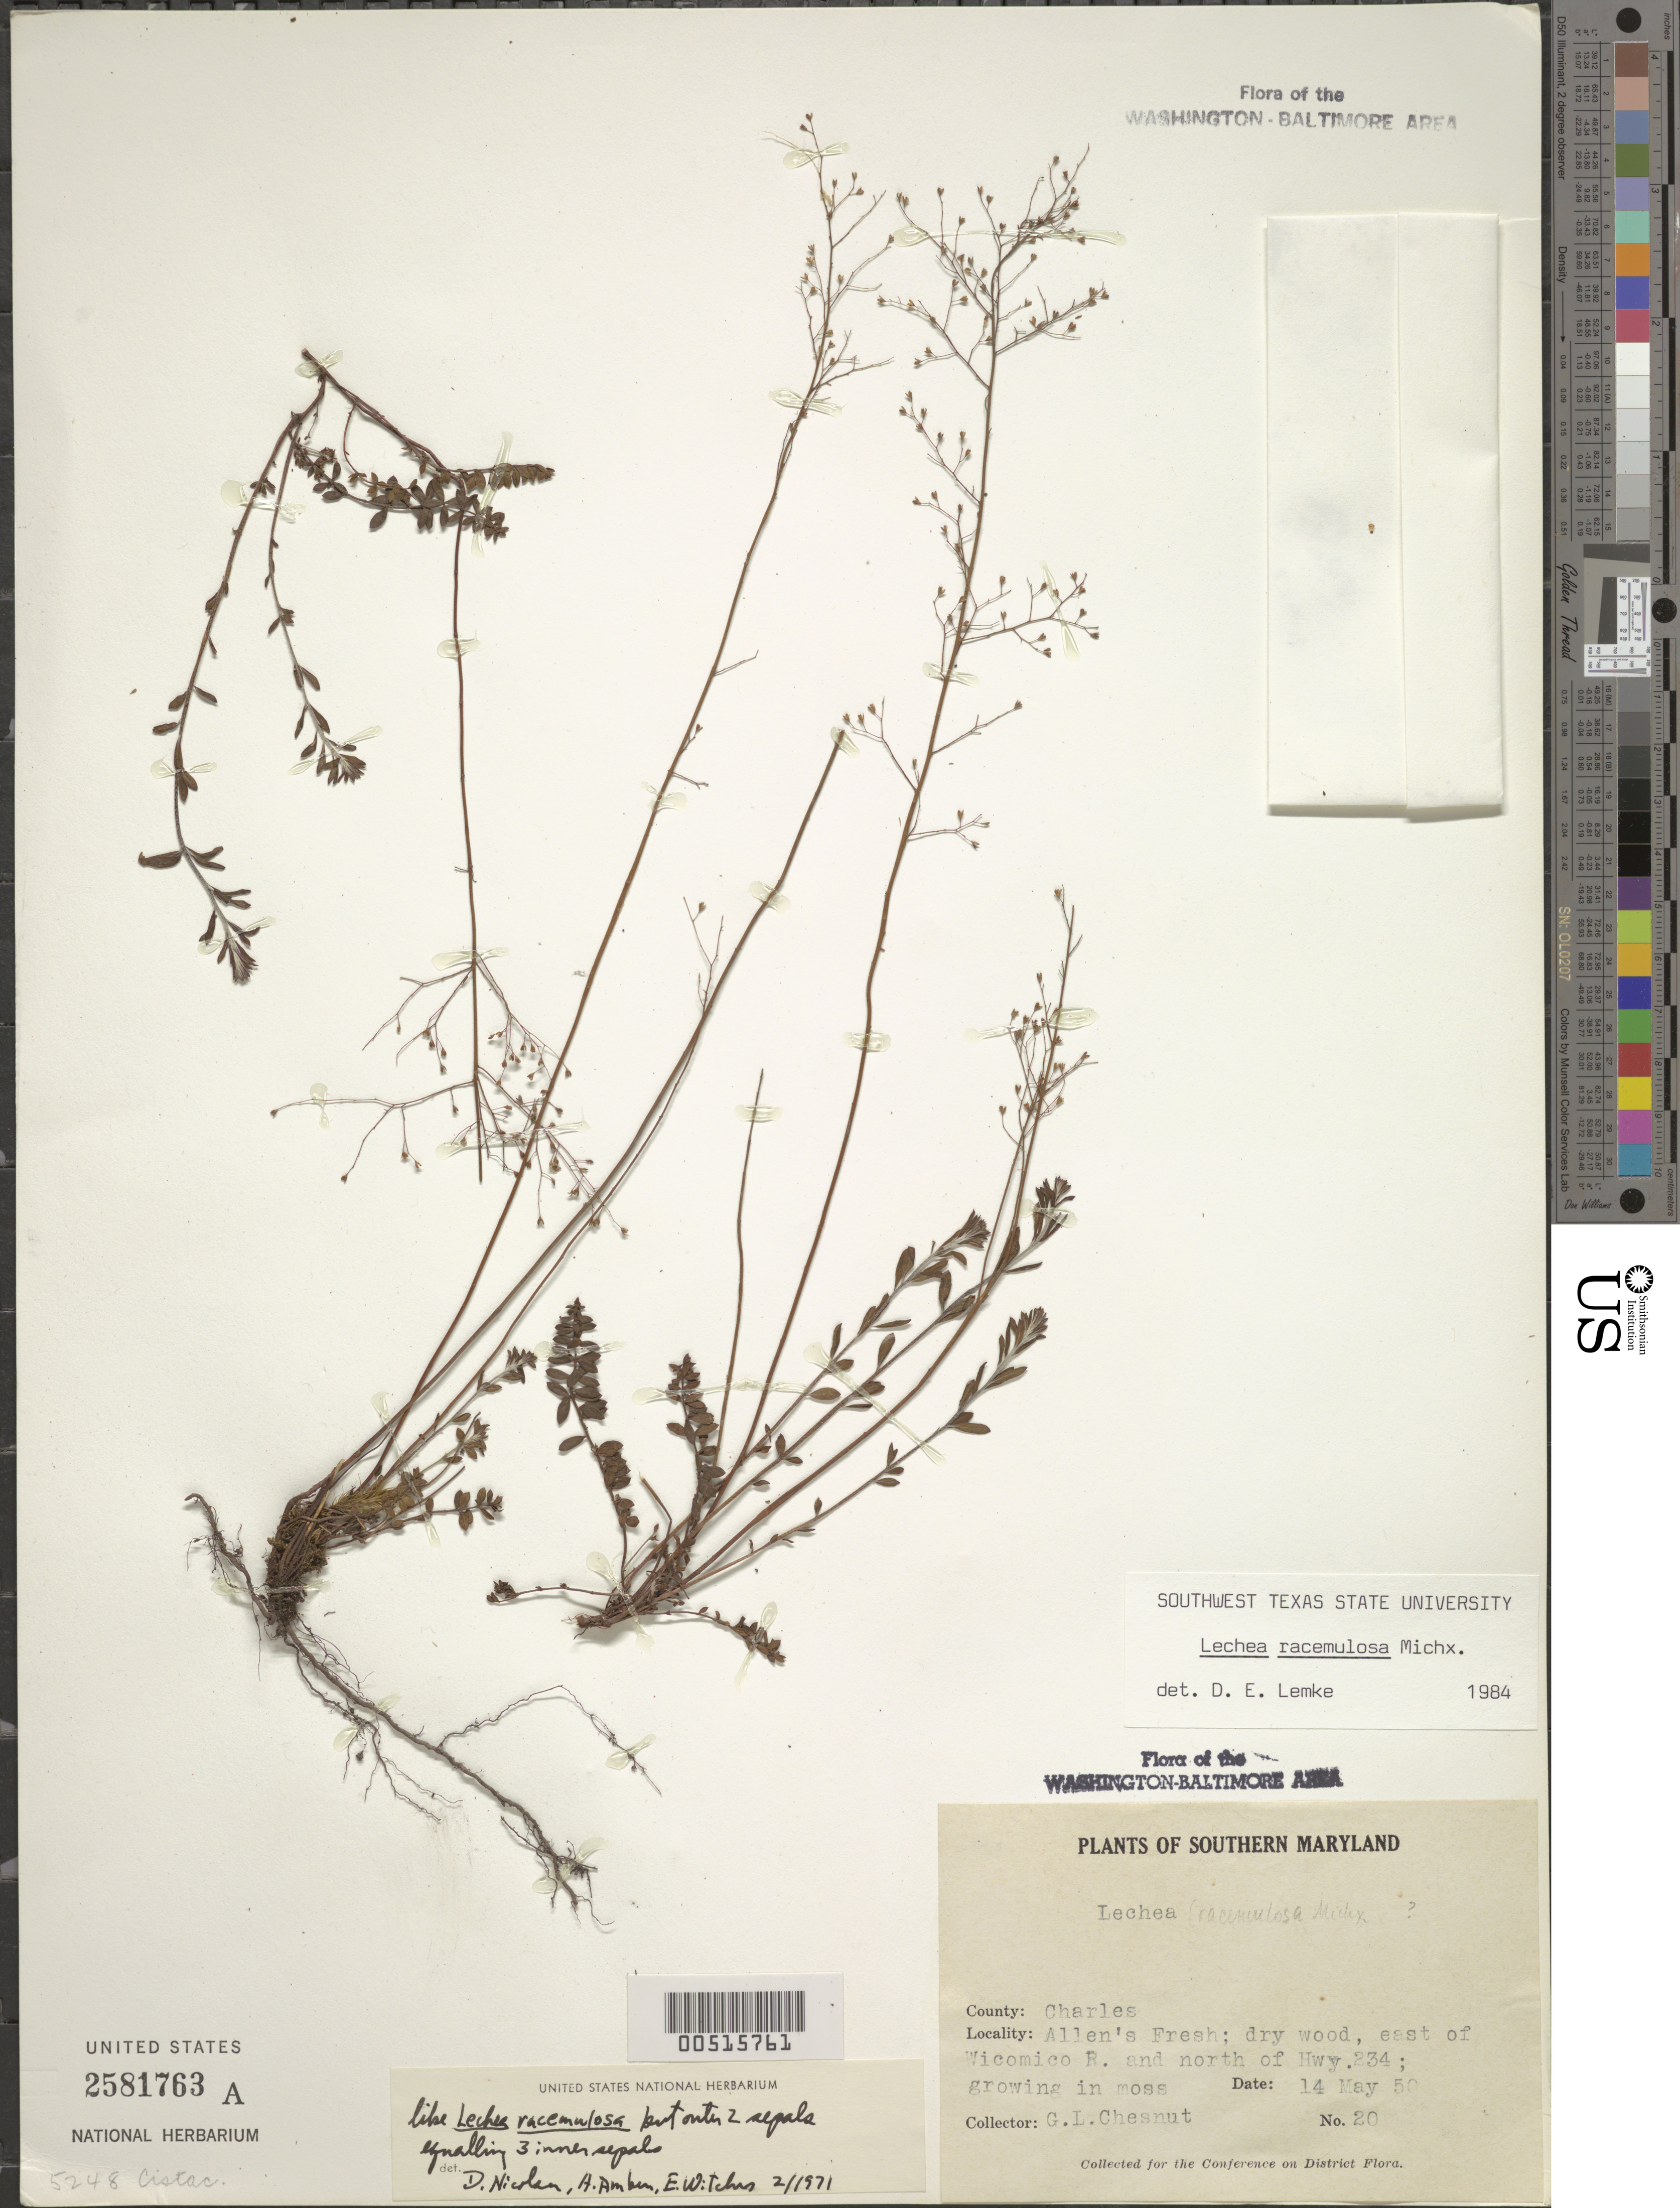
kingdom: Plantae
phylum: Tracheophyta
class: Magnoliopsida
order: Malvales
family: Cistaceae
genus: Lechea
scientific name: Lechea racemulosa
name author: Michx.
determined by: Lemke, D. E.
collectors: G. Chesnut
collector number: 20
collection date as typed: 14 May 1950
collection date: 1950-05-14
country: United States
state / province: Maryland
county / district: Charles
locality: Allen's Fresh, E of Wicomico River and N of Hwy. 234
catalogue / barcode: US 2581763